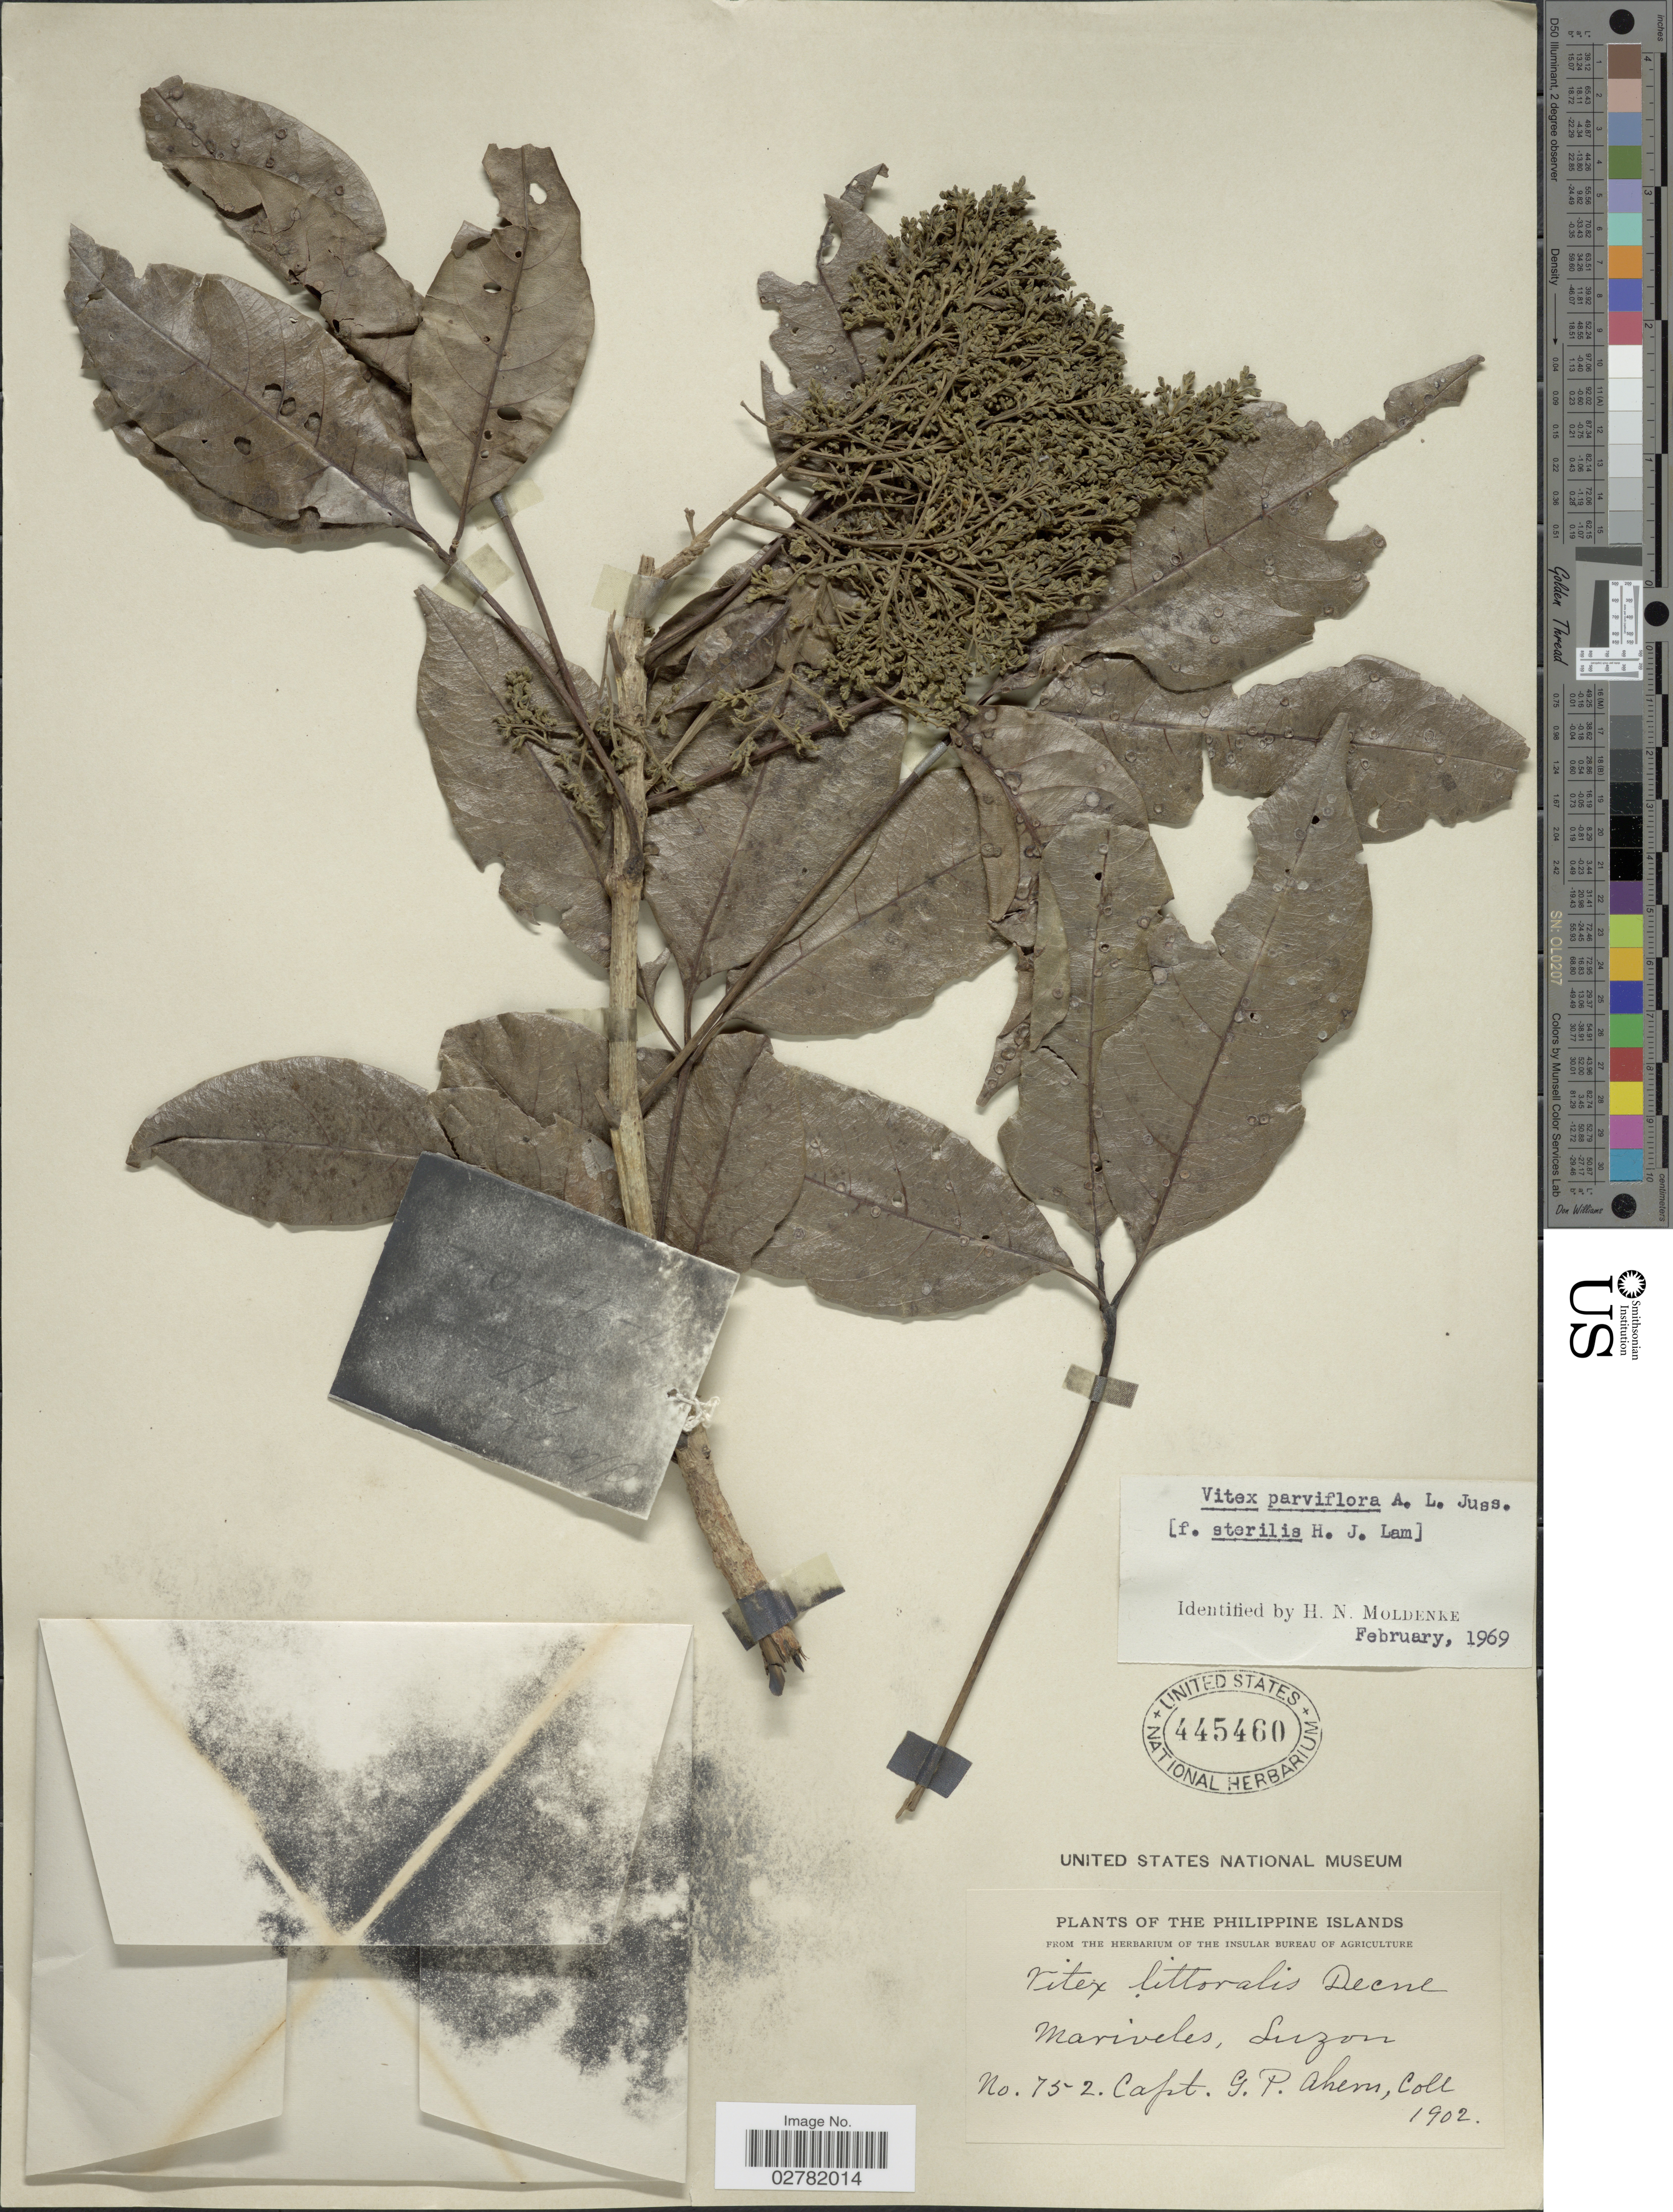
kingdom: Plantae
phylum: Tracheophyta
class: Magnoliopsida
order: Lamiales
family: Lamiaceae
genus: Vitex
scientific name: Vitex parviflora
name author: Juss.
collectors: G. Ahern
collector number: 752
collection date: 1902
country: Philippines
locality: Mariveles.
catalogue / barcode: US 445460